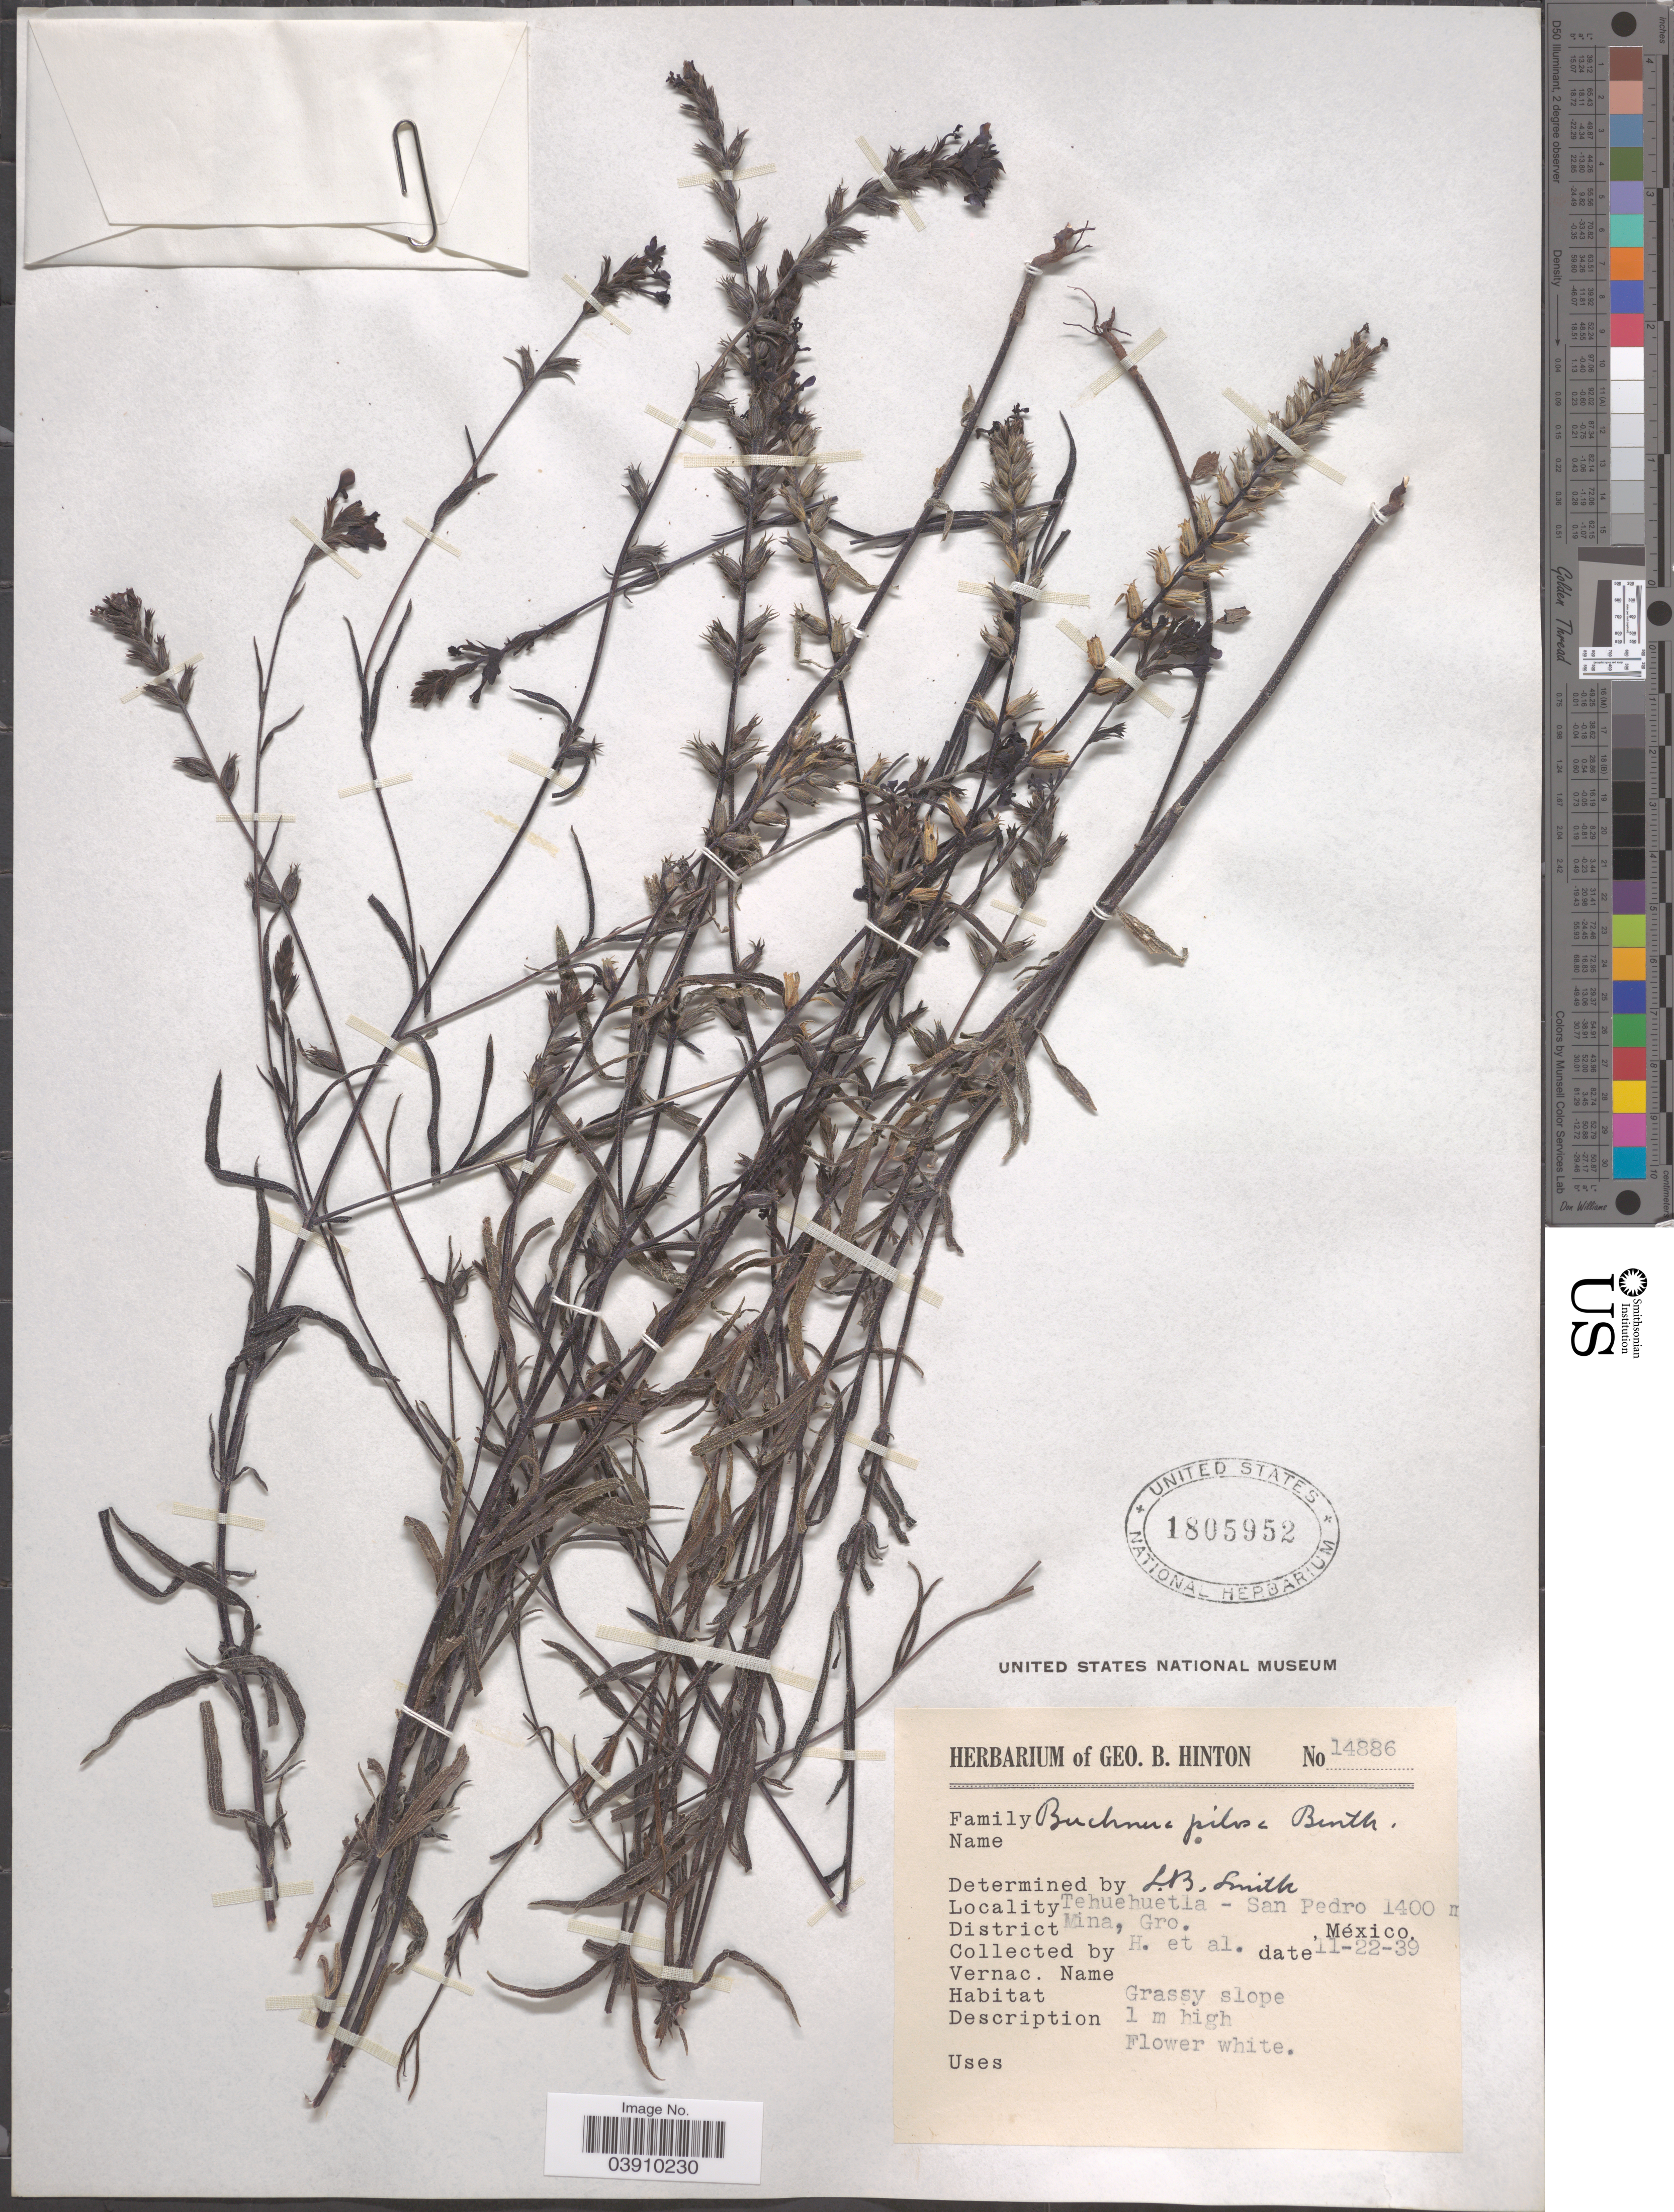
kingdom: Plantae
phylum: Tracheophyta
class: Magnoliopsida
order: Lamiales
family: Orobanchaceae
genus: Buchnera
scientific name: Buchnera pusilla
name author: Kunth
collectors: G. B. Hinton & et al.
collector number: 14886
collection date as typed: Transcribed d/m/y: 22/11/39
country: Mexico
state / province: Guerrero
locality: Tehuehuetla- San Pedro. District Mina.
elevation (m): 1400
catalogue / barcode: US 1805952